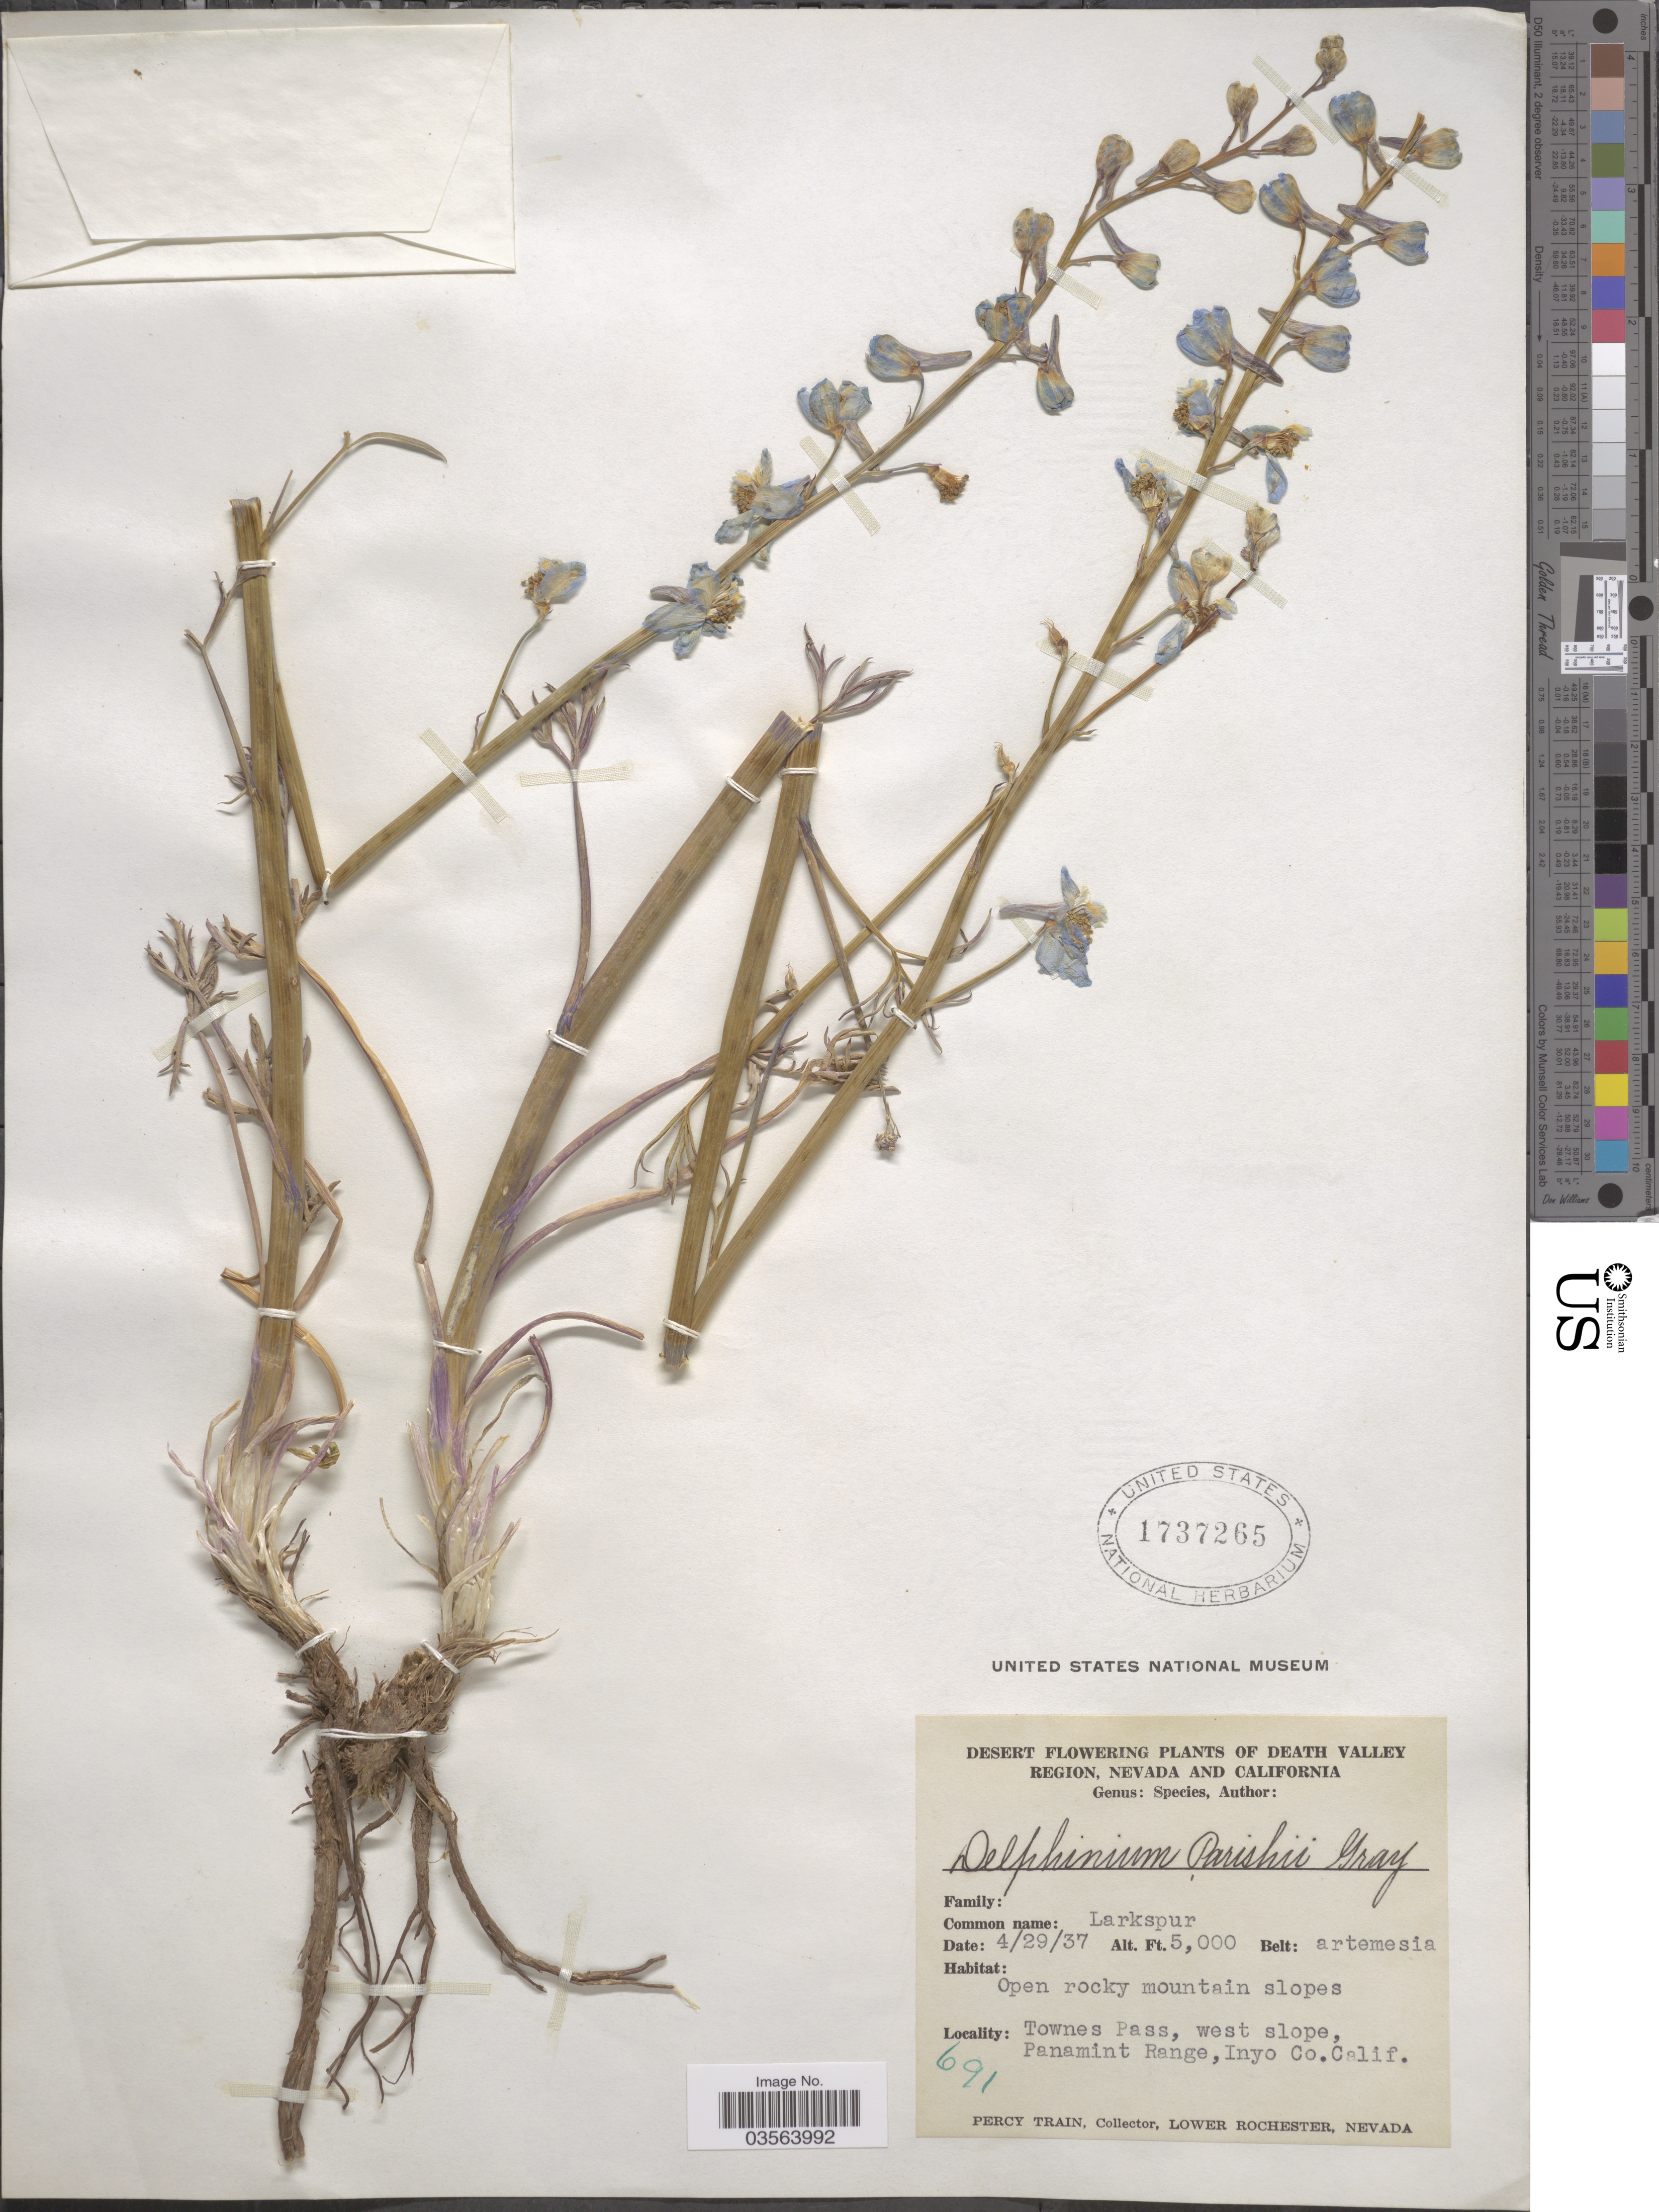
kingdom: Plantae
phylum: Tracheophyta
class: Magnoliopsida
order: Ranunculales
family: Ranunculaceae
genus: Delphinium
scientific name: Delphinium parishii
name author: A. Gray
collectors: P. Train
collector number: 691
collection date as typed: Transcribed d/m/y: 29/4/37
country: United States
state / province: California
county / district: Inyo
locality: Death Valley Region. Townes Pass, west slope, Panamint Range, Inyo Co.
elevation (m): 1524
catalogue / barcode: US 1737265